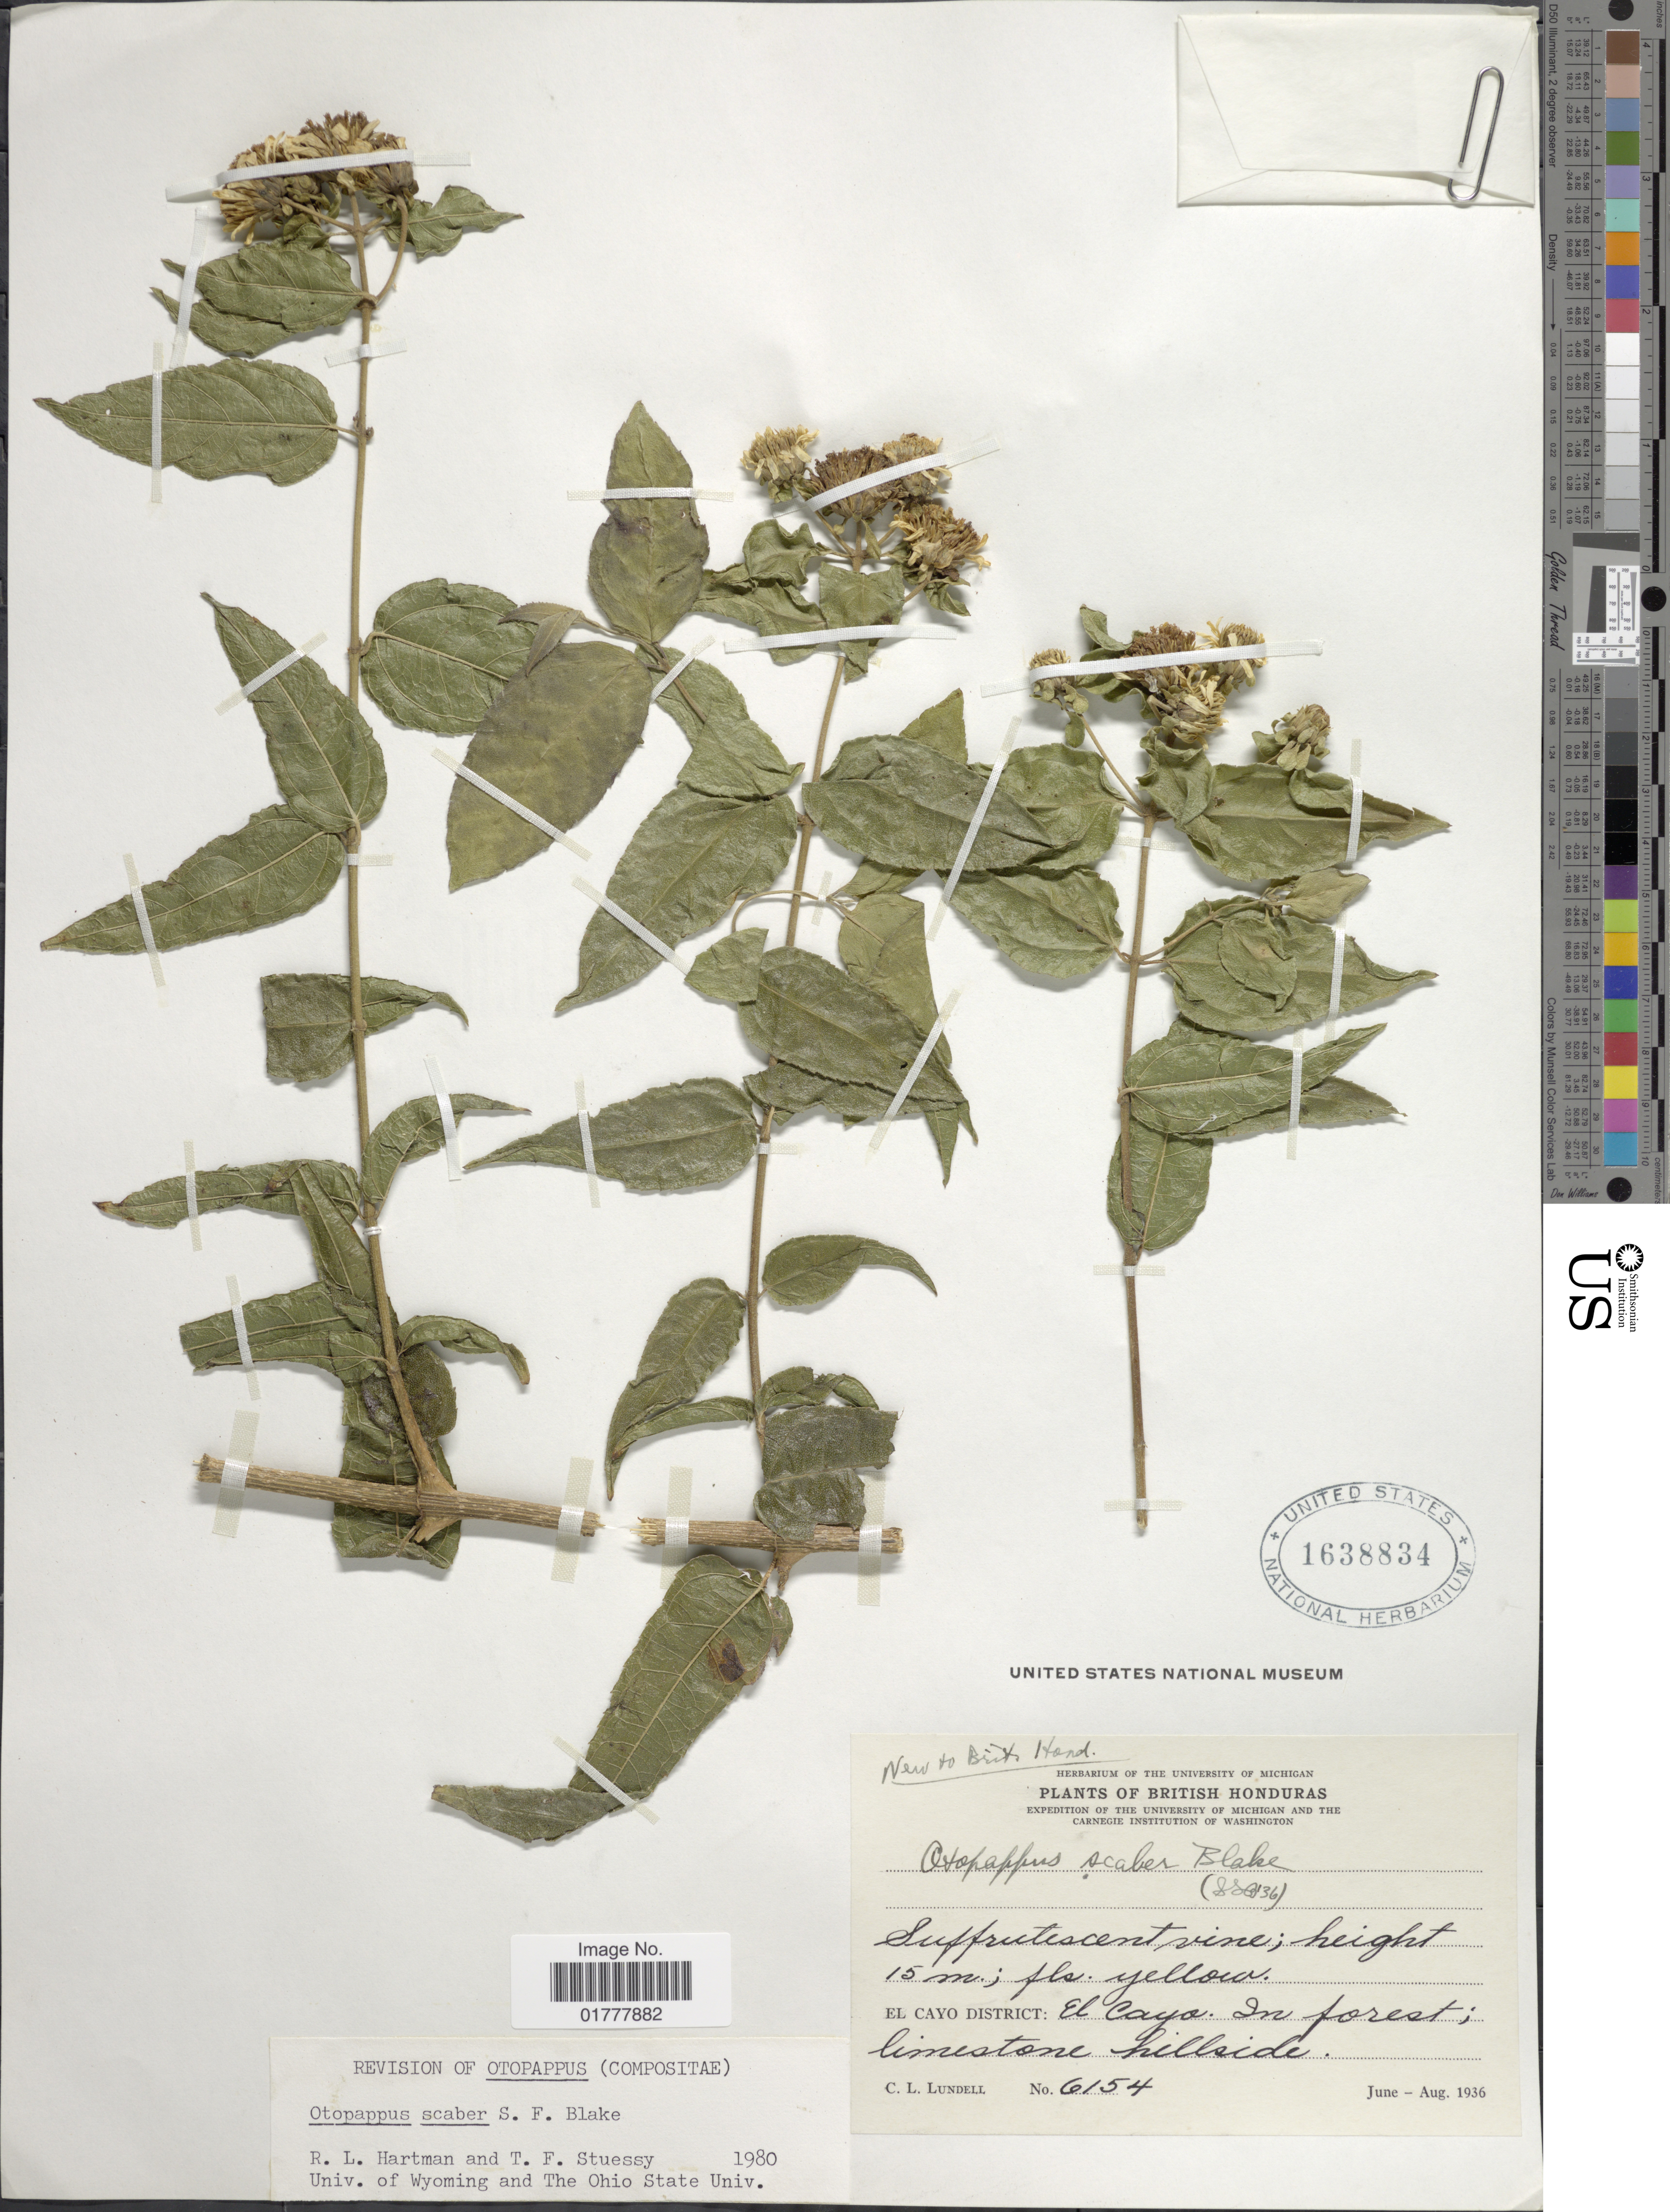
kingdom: Plantae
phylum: Tracheophyta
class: Magnoliopsida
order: Asterales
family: Asteraceae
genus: Otopappus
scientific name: Otopappus scaber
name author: S.F. Blake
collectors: C. L. Lundell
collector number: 6154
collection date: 1836-06/1936-08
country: Belize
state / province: Cayo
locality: El cayo District El Cayo, In forest, limestone hillside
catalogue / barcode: US 1638834